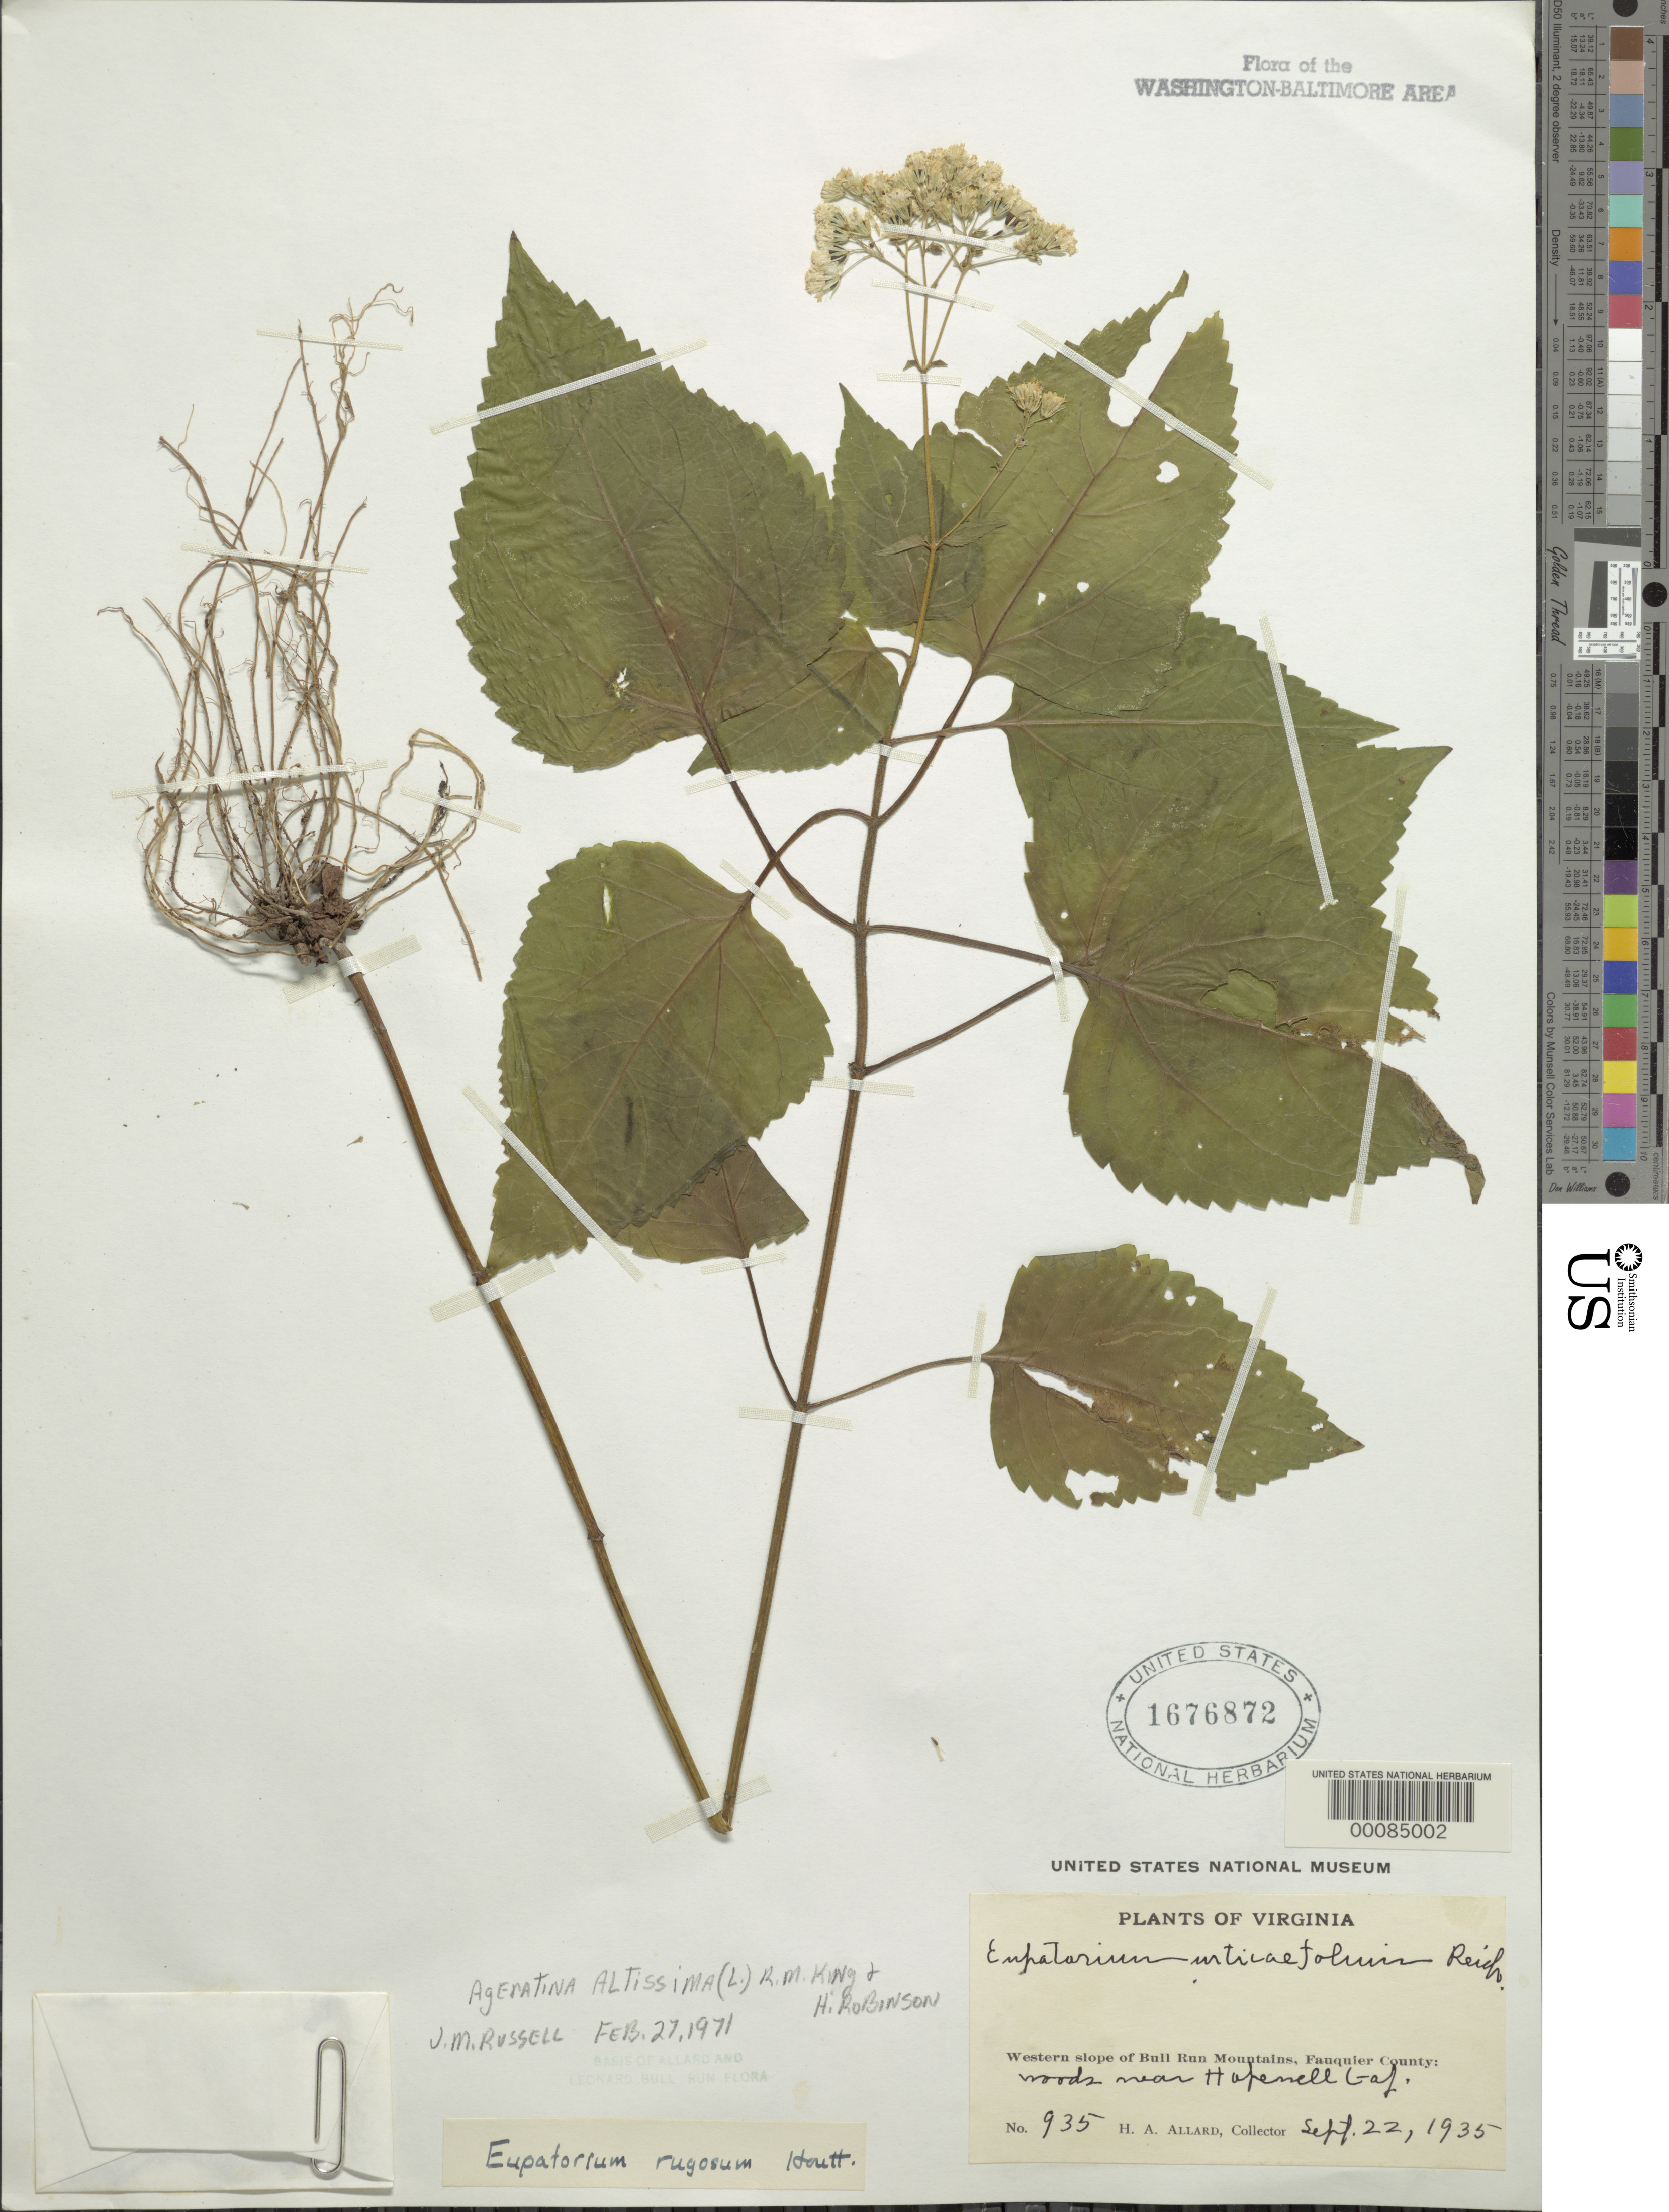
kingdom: Plantae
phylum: Tracheophyta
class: Magnoliopsida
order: Asterales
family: Asteraceae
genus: Ageratina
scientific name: Ageratina altissima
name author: (L.) R.M. King & H. Rob.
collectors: H. A. Allard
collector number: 935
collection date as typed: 22 Sep 1935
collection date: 1935-09-22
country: United States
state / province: Virginia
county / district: Fauquier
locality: Near Hopewell Gap western slope of Bull Run Mountains Bull Run Mts.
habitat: Woods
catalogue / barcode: US 1676872